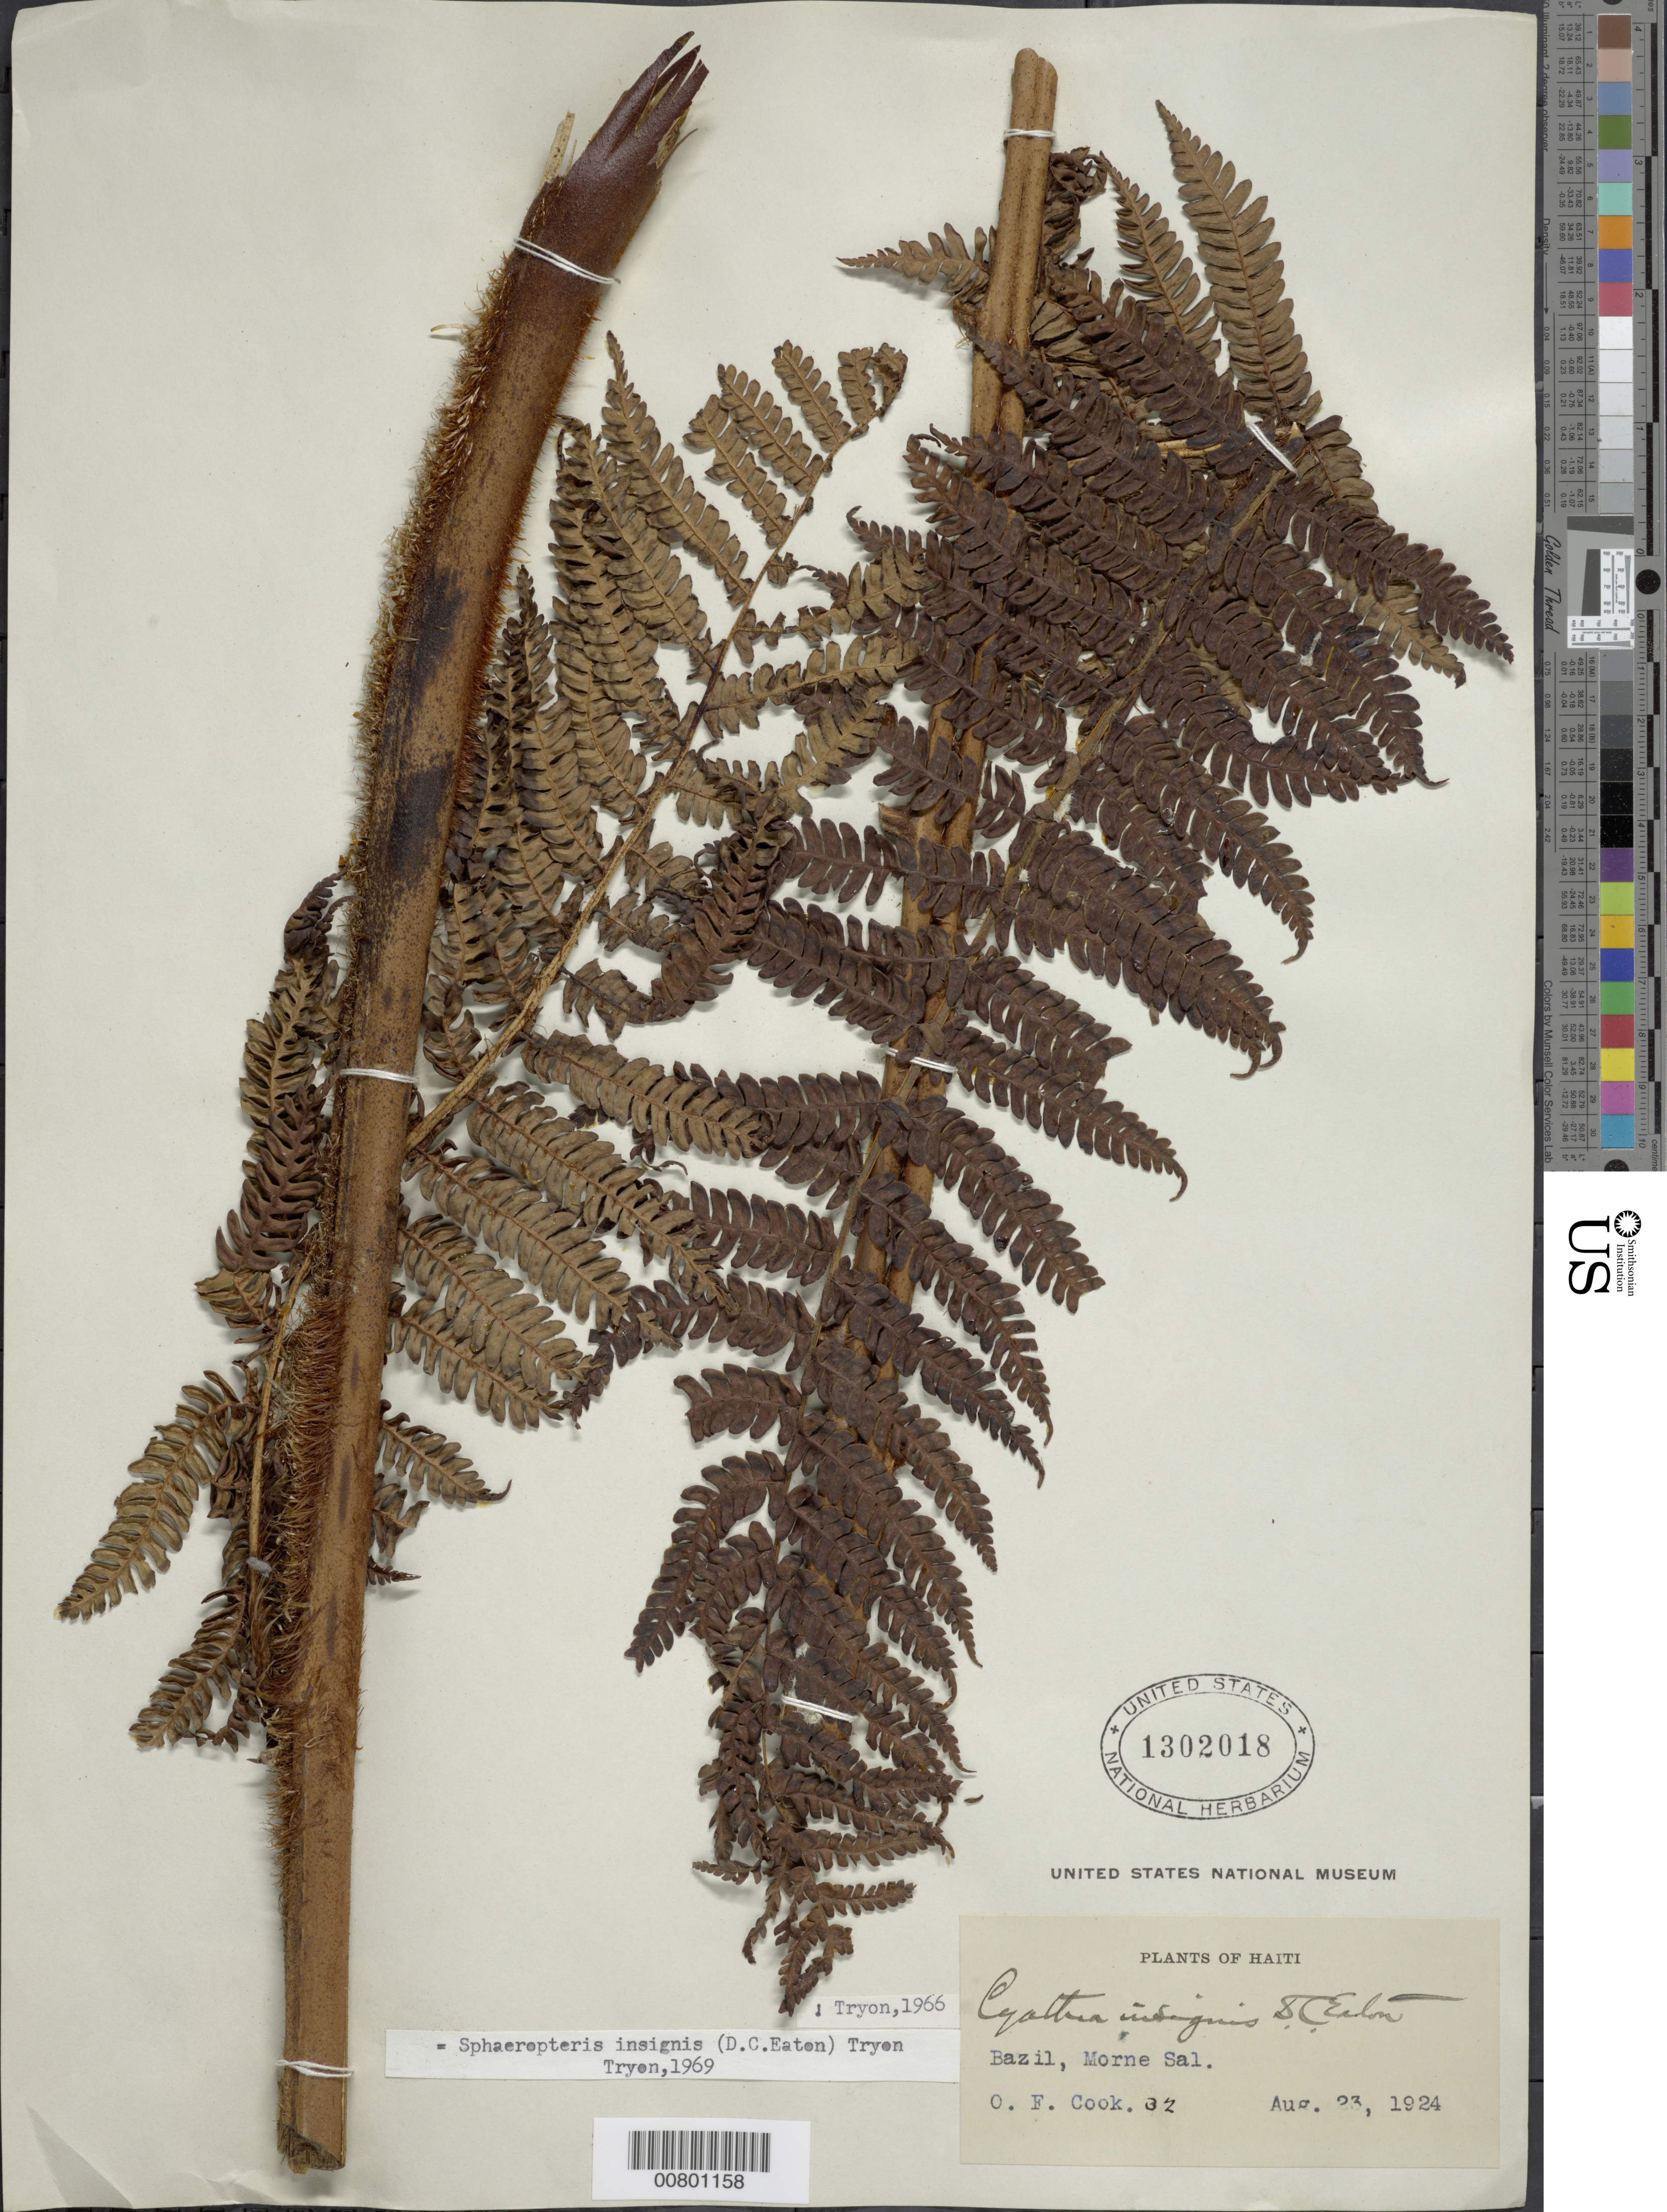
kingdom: Plantae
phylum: Tracheophyta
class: Polypodiopsida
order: Cyatheales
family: Cyatheaceae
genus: Sphaeropteris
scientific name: Sphaeropteris insignis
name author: (Eaton) R.M. Tryon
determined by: Tryon, --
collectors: O. F. Cook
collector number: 32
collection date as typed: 23 Aug 1924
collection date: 1924-08-23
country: Haiti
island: Hispaniola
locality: Bazil, Morne Sal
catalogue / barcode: US 1302018